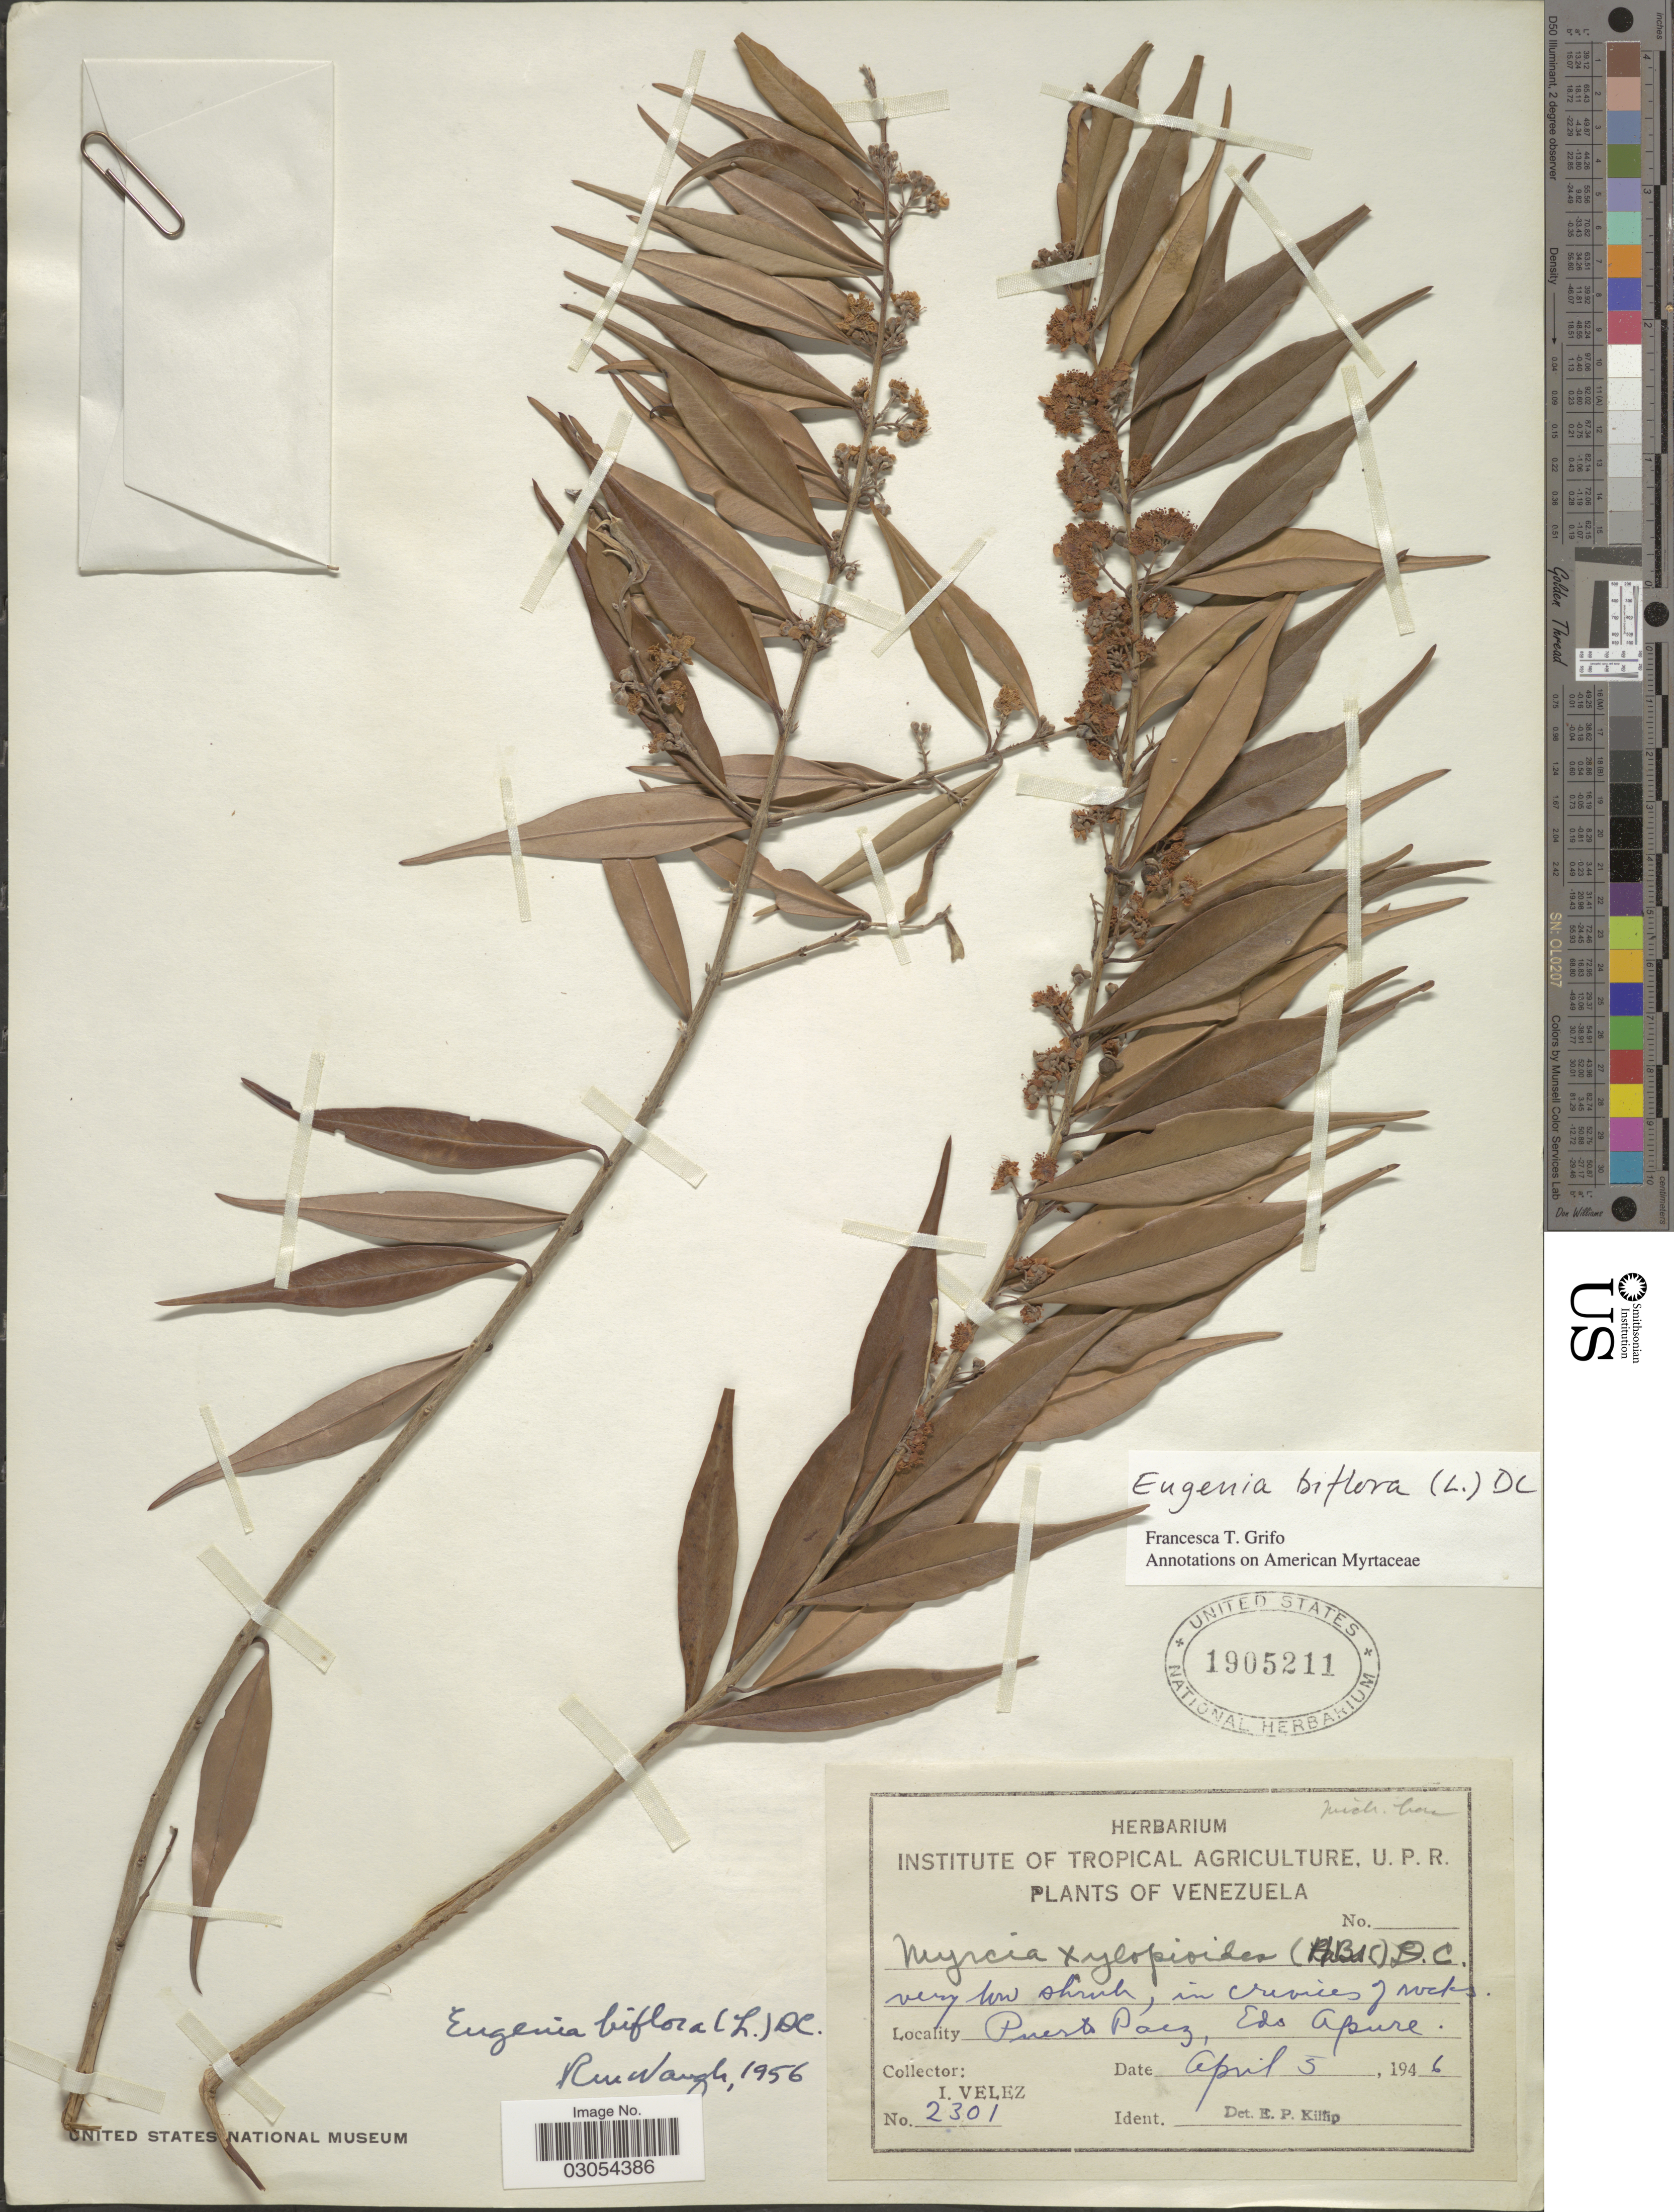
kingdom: Plantae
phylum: Tracheophyta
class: Magnoliopsida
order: Myrtales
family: Myrtaceae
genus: Eugenia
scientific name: Eugenia biflora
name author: (L.) DC.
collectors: I. Velez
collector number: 2301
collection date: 1946-04-05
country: Venezuela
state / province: Apure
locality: Puerto Paez, Edo Apure.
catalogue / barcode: US 1905211